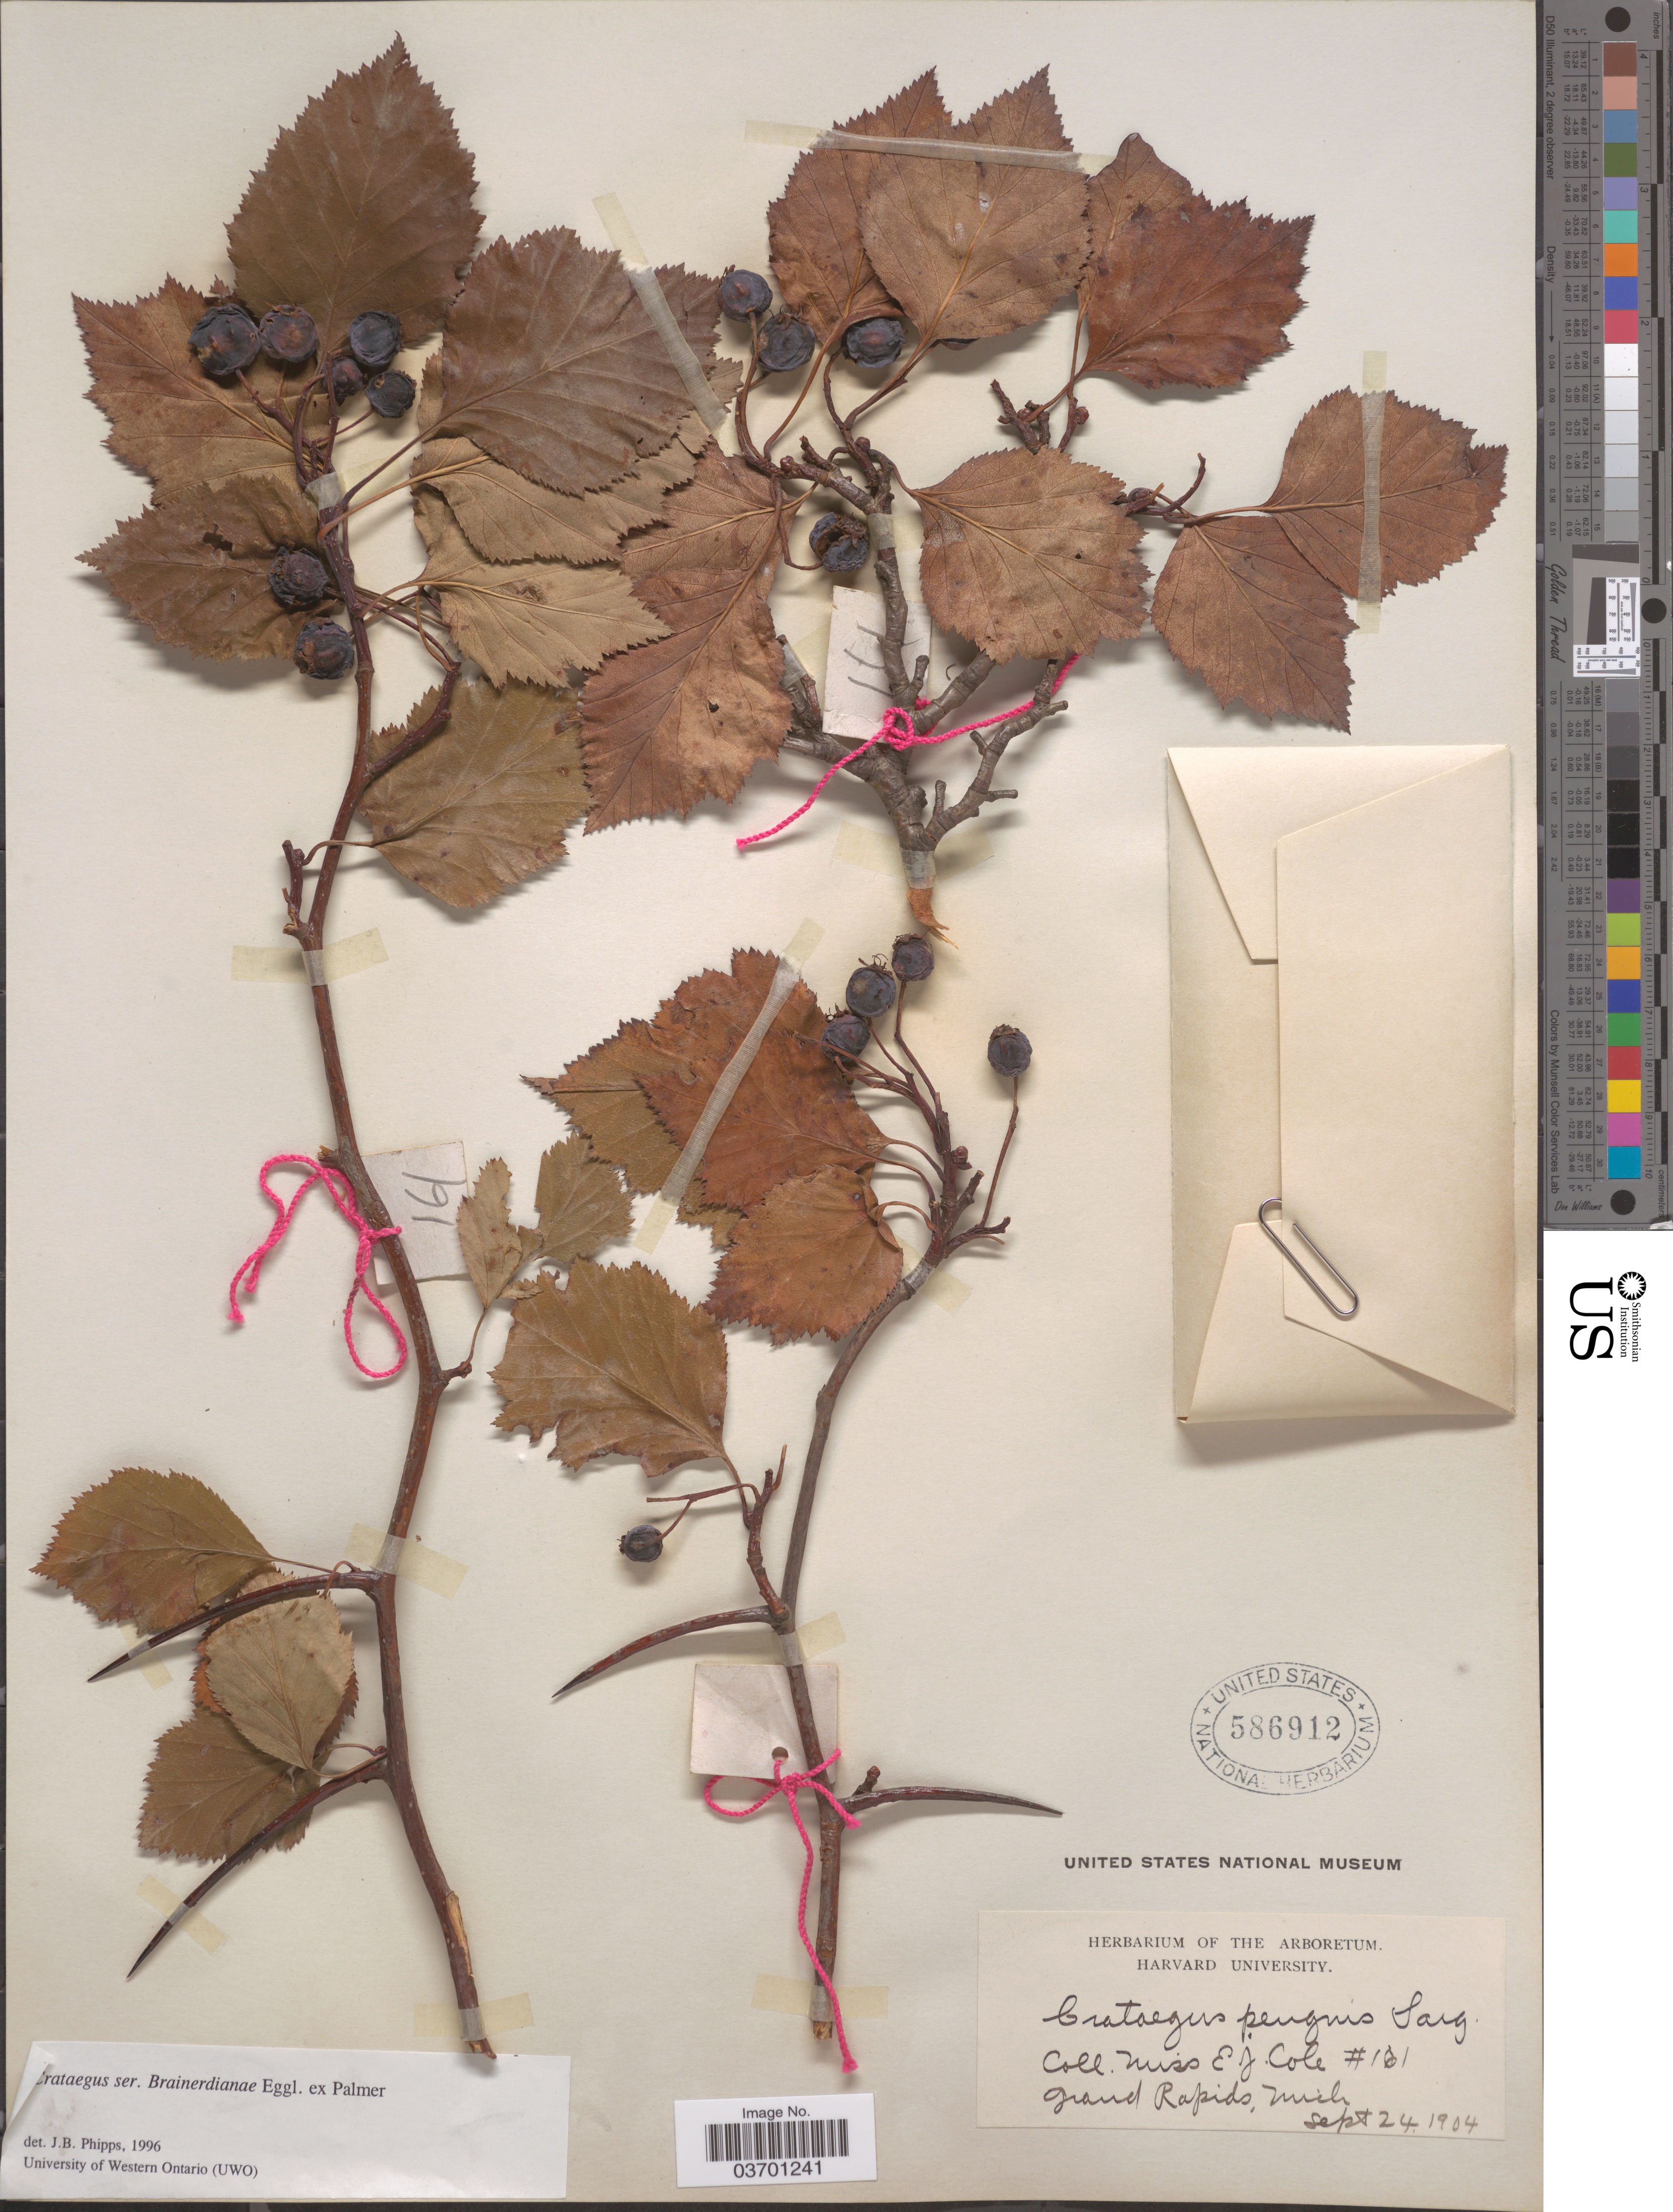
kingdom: Plantae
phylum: Tracheophyta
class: Magnoliopsida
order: Rosales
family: Rosaceae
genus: Crataegus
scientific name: Crataegus pinguis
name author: Sarg.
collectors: E. Cole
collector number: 161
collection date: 1904-09-24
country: United States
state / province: Michigan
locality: Grand Rapids.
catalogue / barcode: US 586912